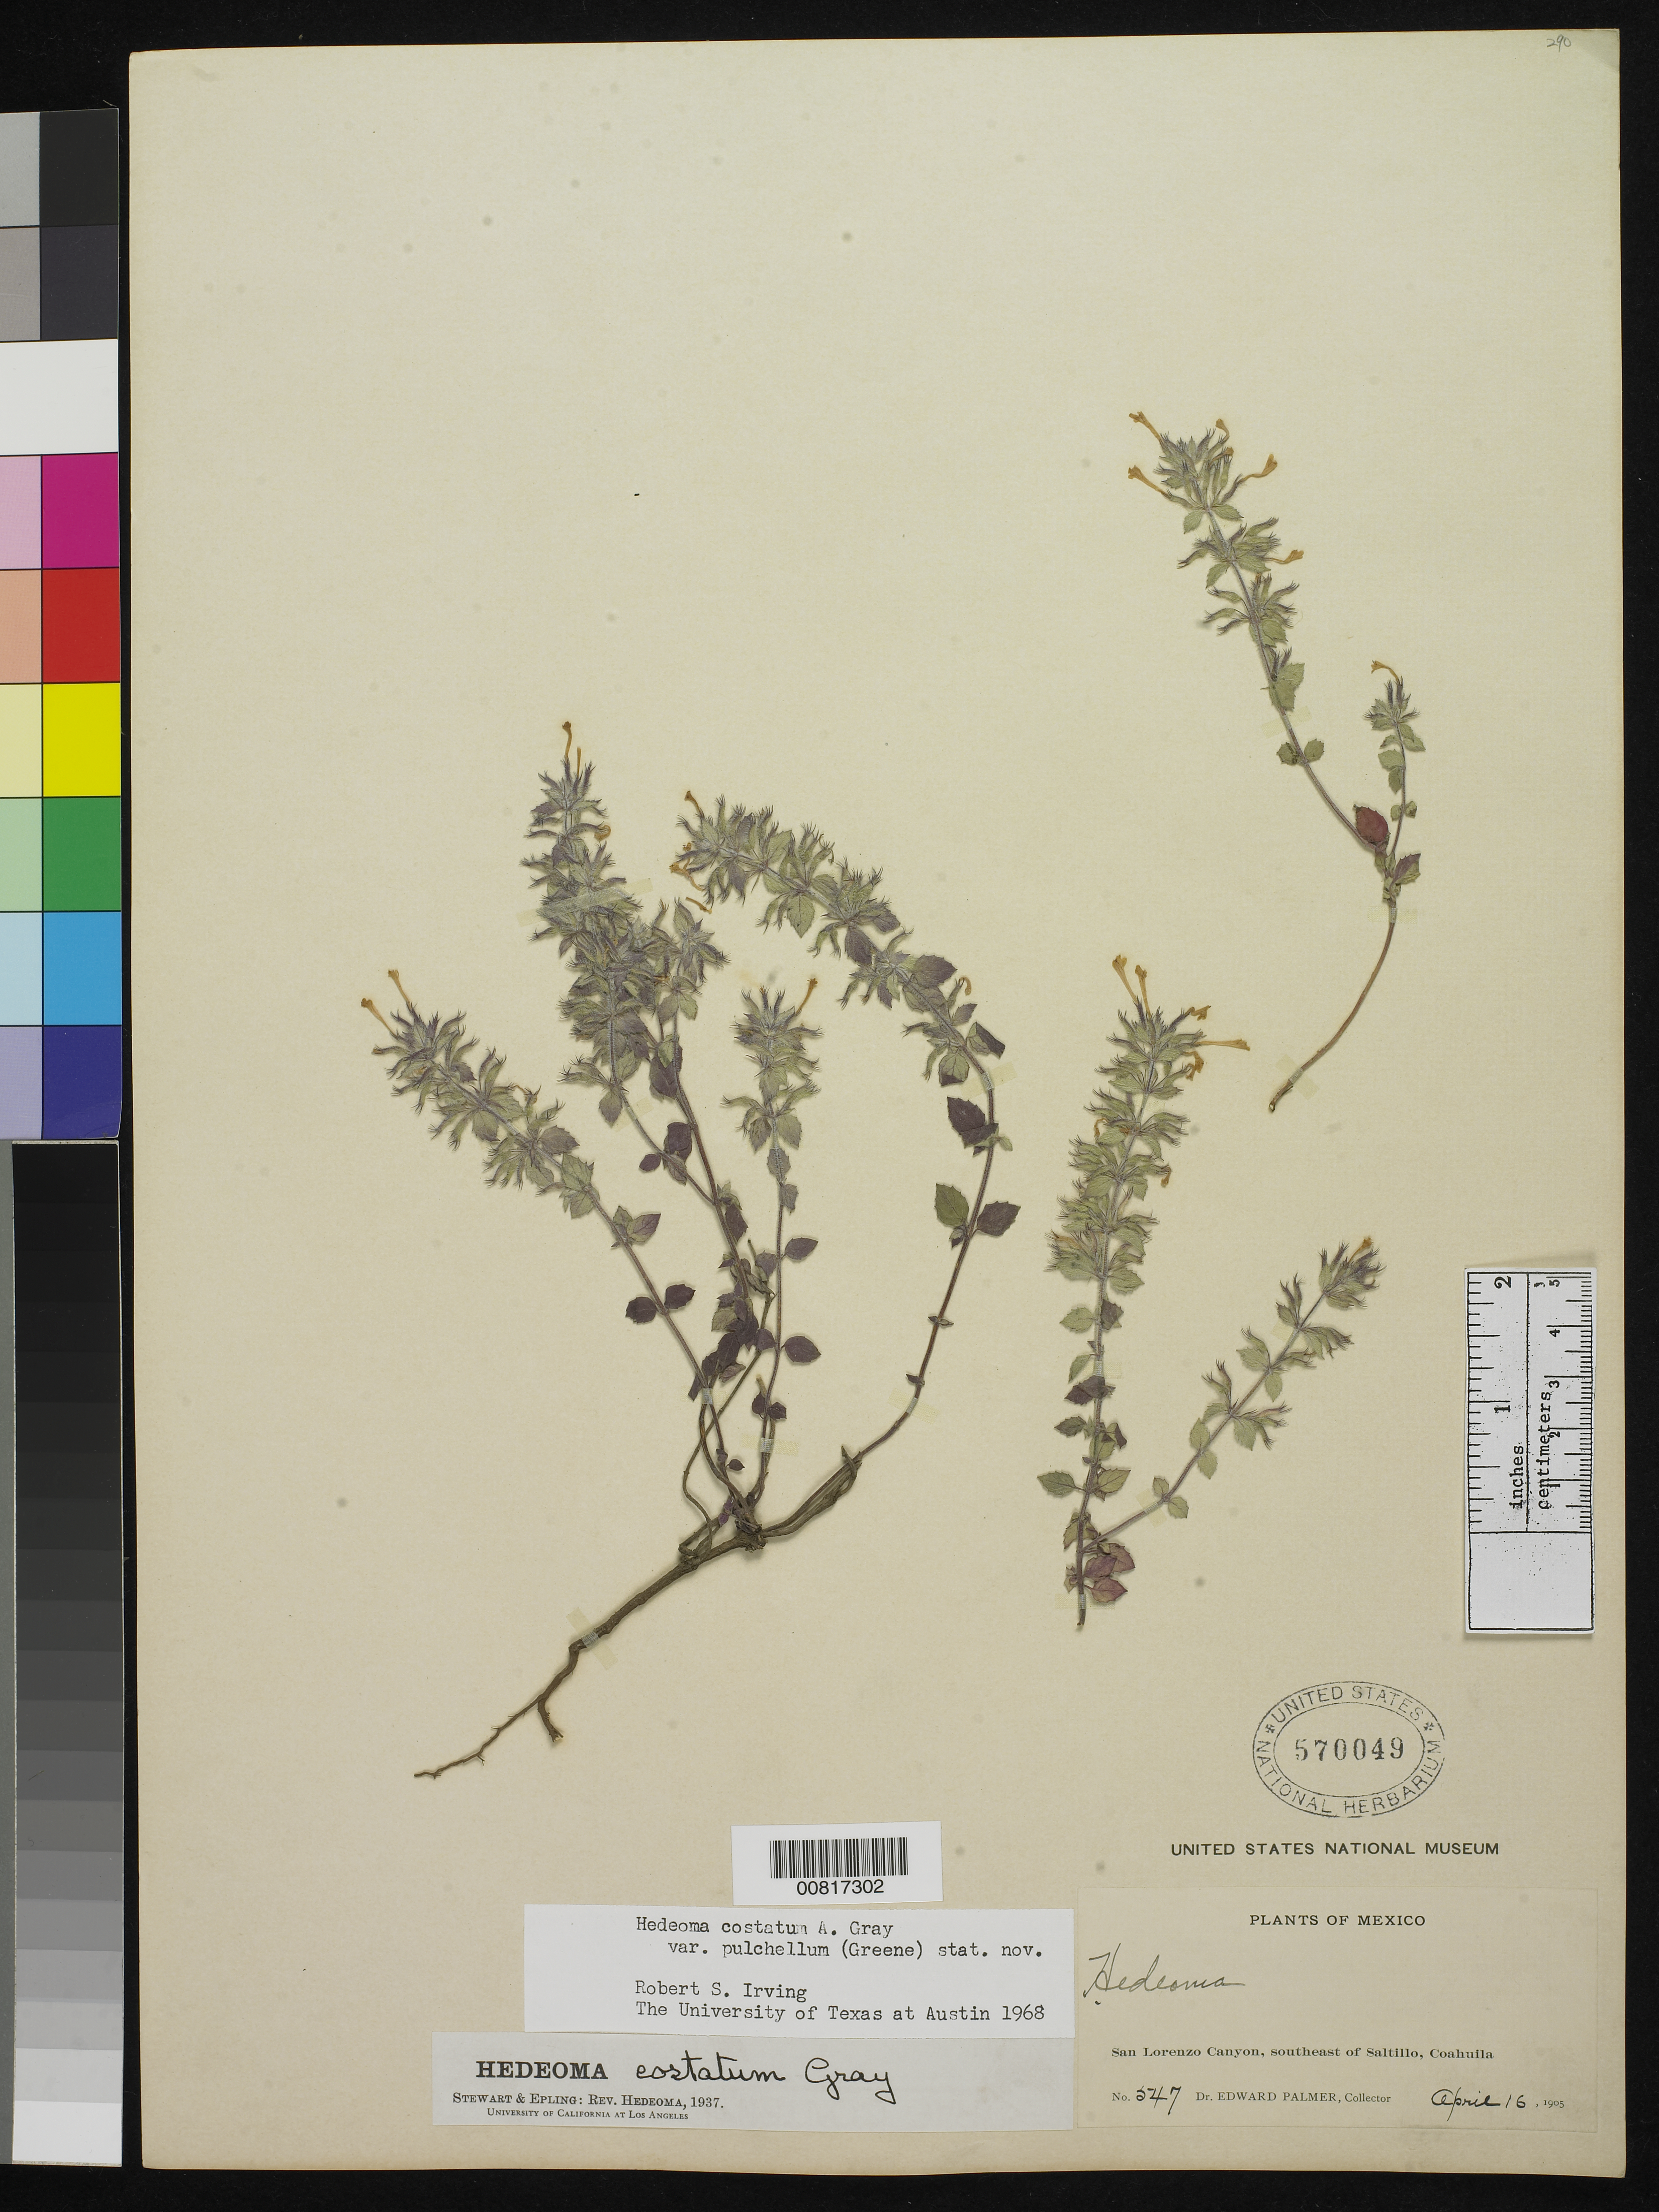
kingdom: Plantae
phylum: Tracheophyta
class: Magnoliopsida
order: Lamiales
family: Lamiaceae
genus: Hedeoma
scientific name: Hedeoma costata var. pulchella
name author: A. Gray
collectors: E. Palmer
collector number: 547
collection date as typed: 16 Apr 1905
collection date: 1905-04-16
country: Mexico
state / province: Coahuila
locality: San Lorenzo Canyon, southeast of Saltillo, Coahuila.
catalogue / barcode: US 570049